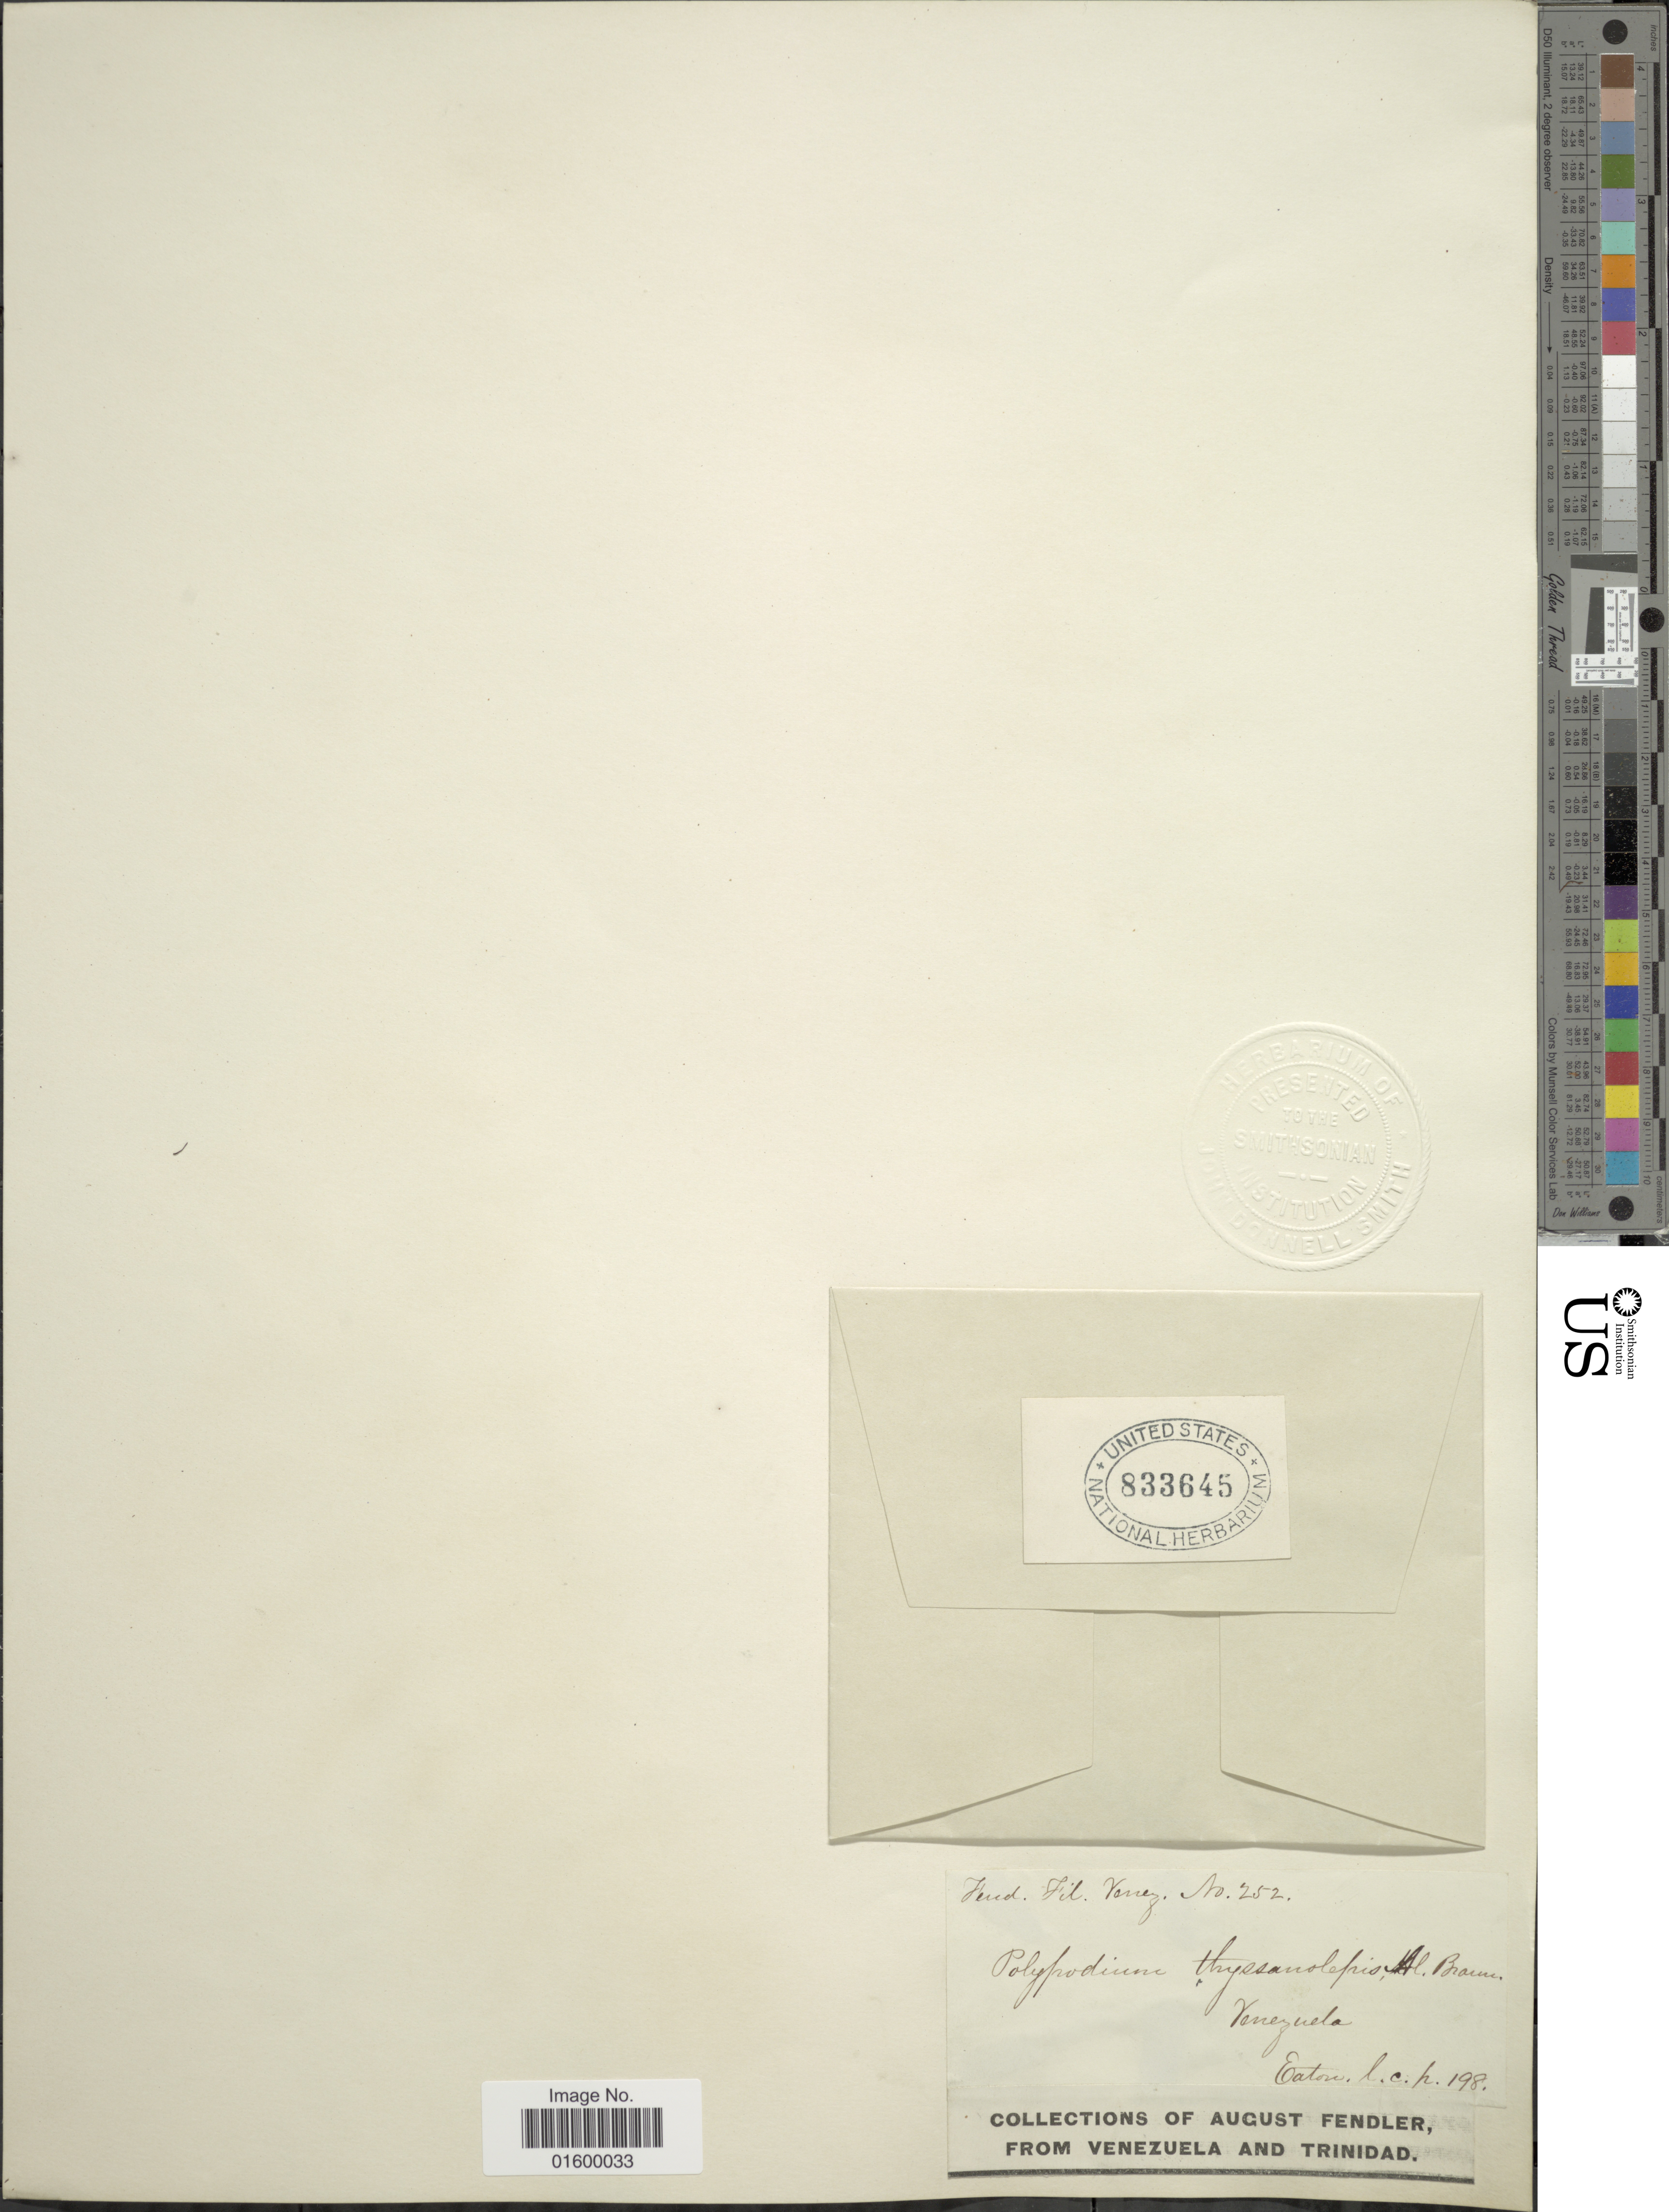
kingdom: Plantae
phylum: Tracheophyta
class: Polypodiopsida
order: Polypodiales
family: Polypodiaceae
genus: Pleopeltis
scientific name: Pleopeltis thyssanolepis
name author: (A. Braun ex Klotzsch) E.G. Andrews & Windham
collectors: -- Eaton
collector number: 198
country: Venezuela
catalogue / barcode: US 833645